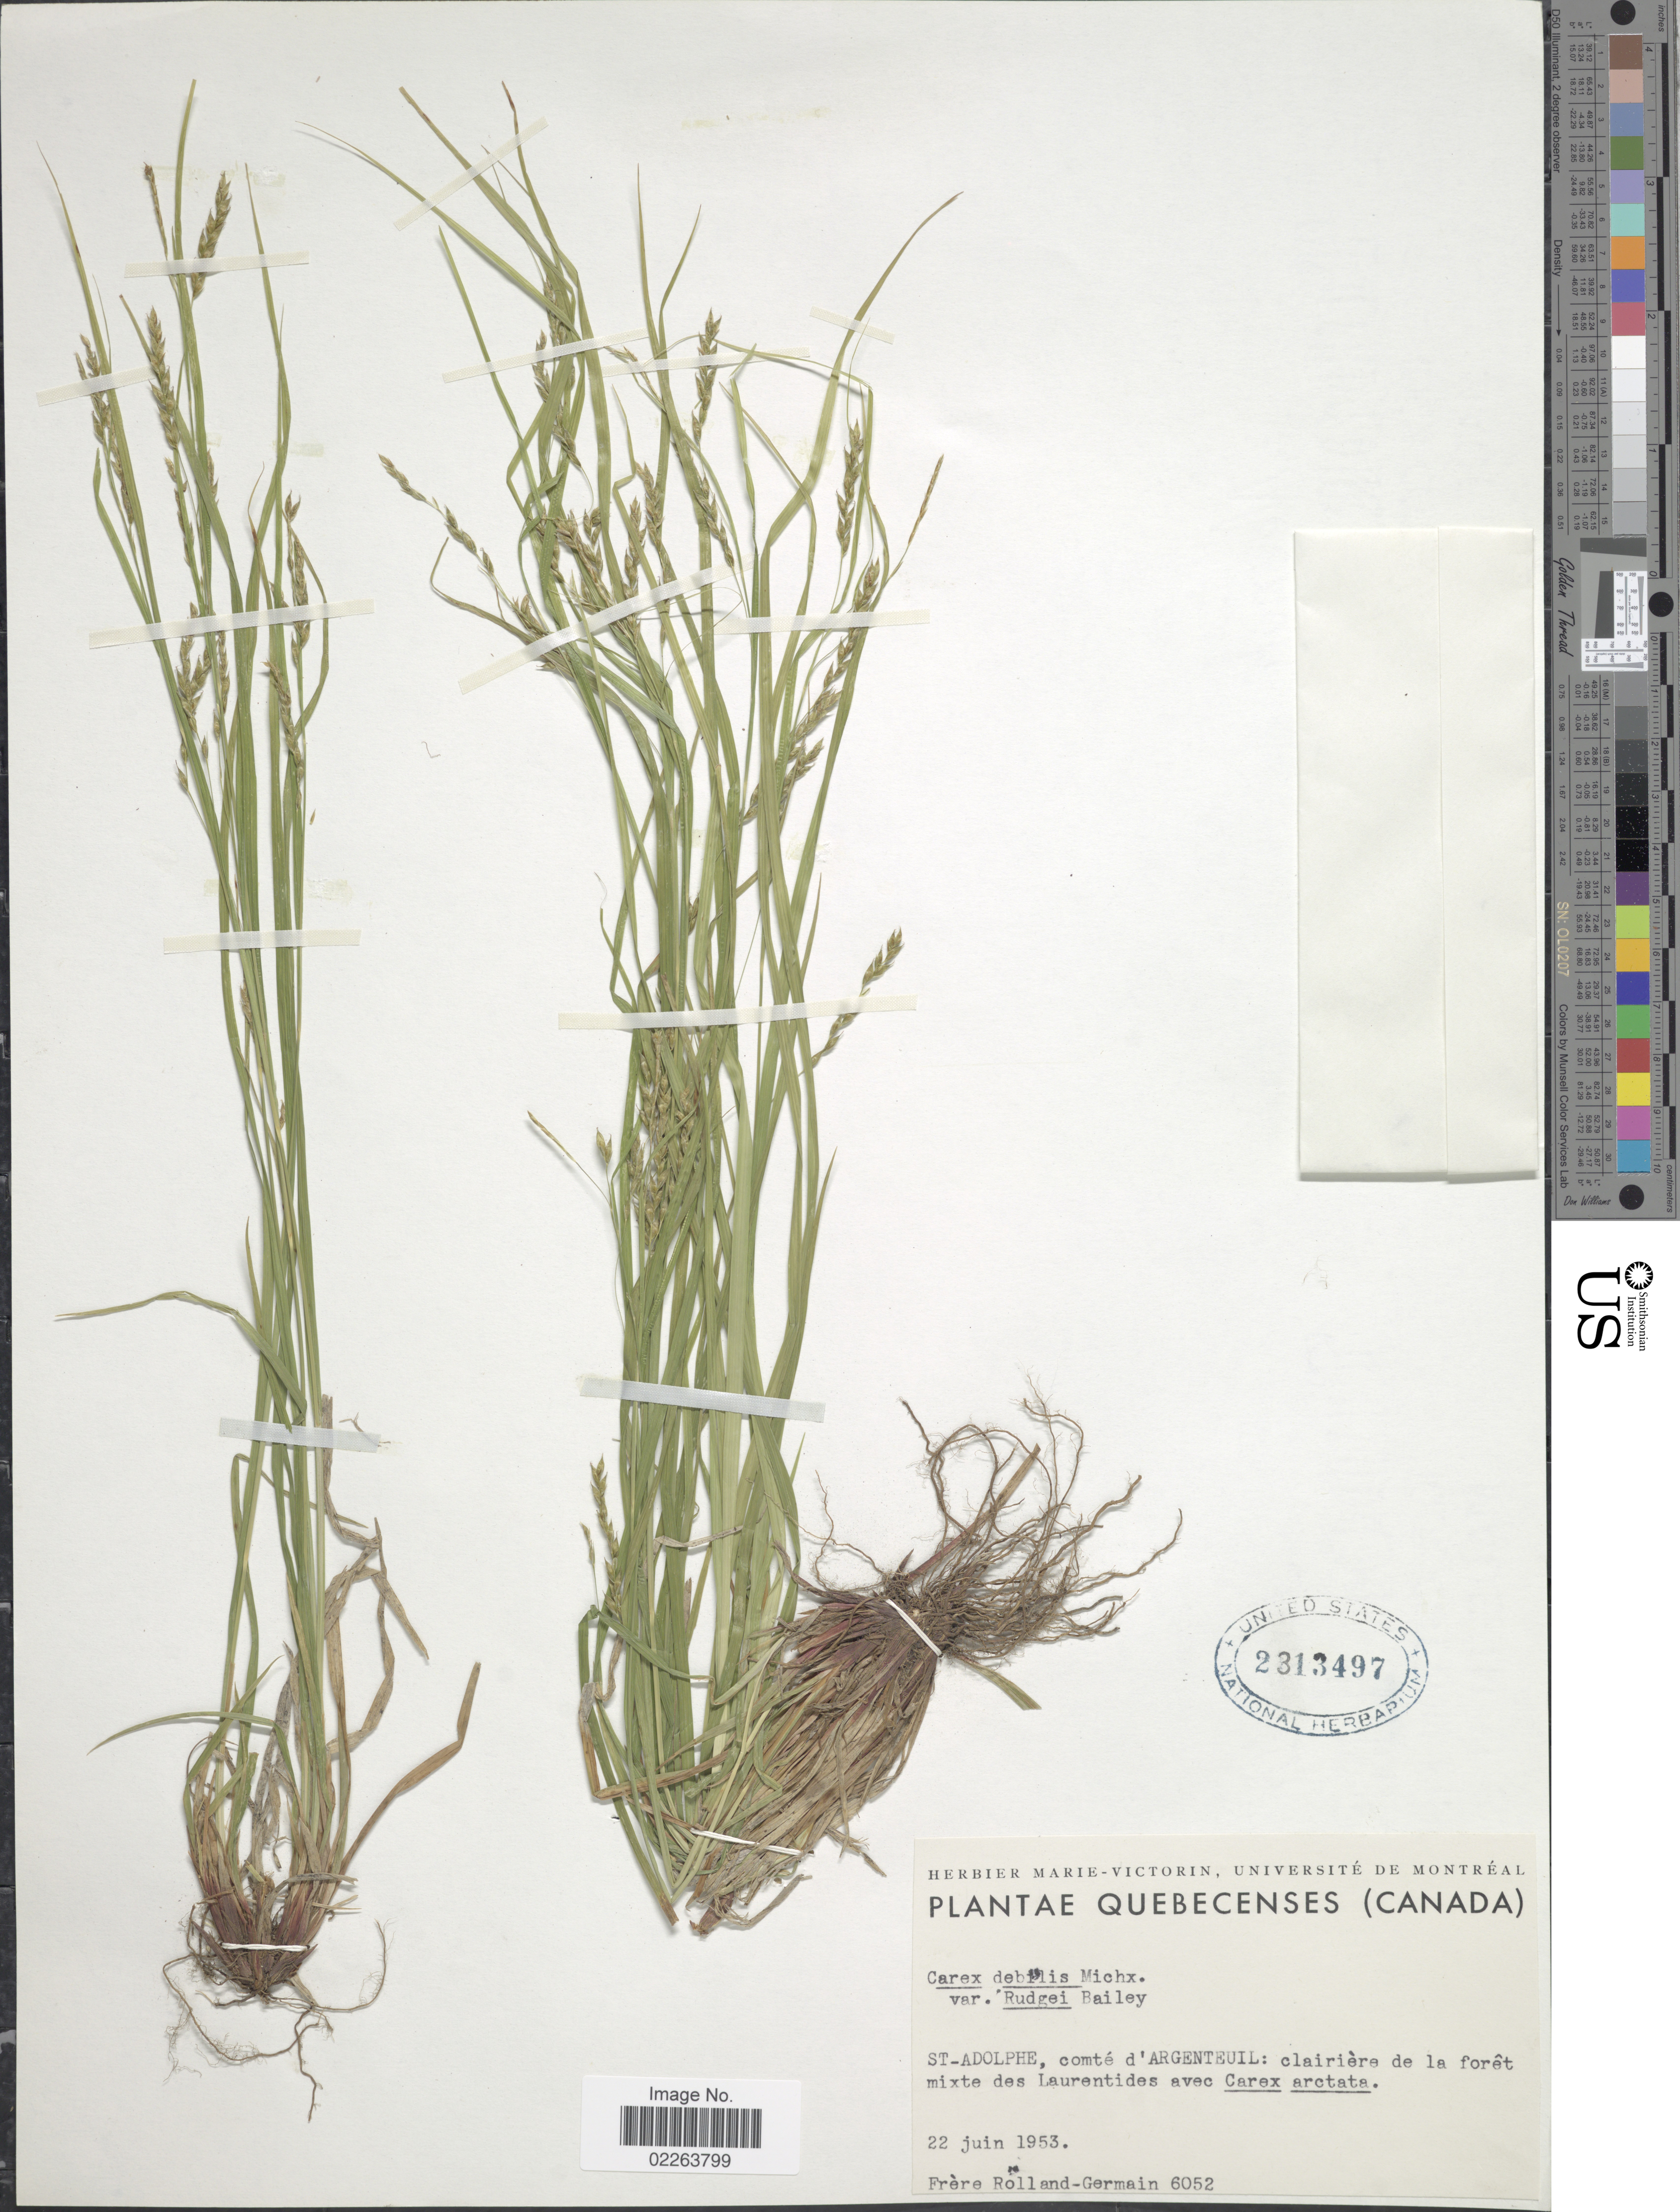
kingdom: Plantae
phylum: Tracheophyta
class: Liliopsida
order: Poales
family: Cyperaceae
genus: Carex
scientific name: Carex flexuosa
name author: Muhl. ex Willd.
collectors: Rolland-Germain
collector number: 6052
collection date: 1953-06-22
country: Canada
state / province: Quebec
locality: St- Adolphe, comte d'Argenteuil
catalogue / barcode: US 2313497